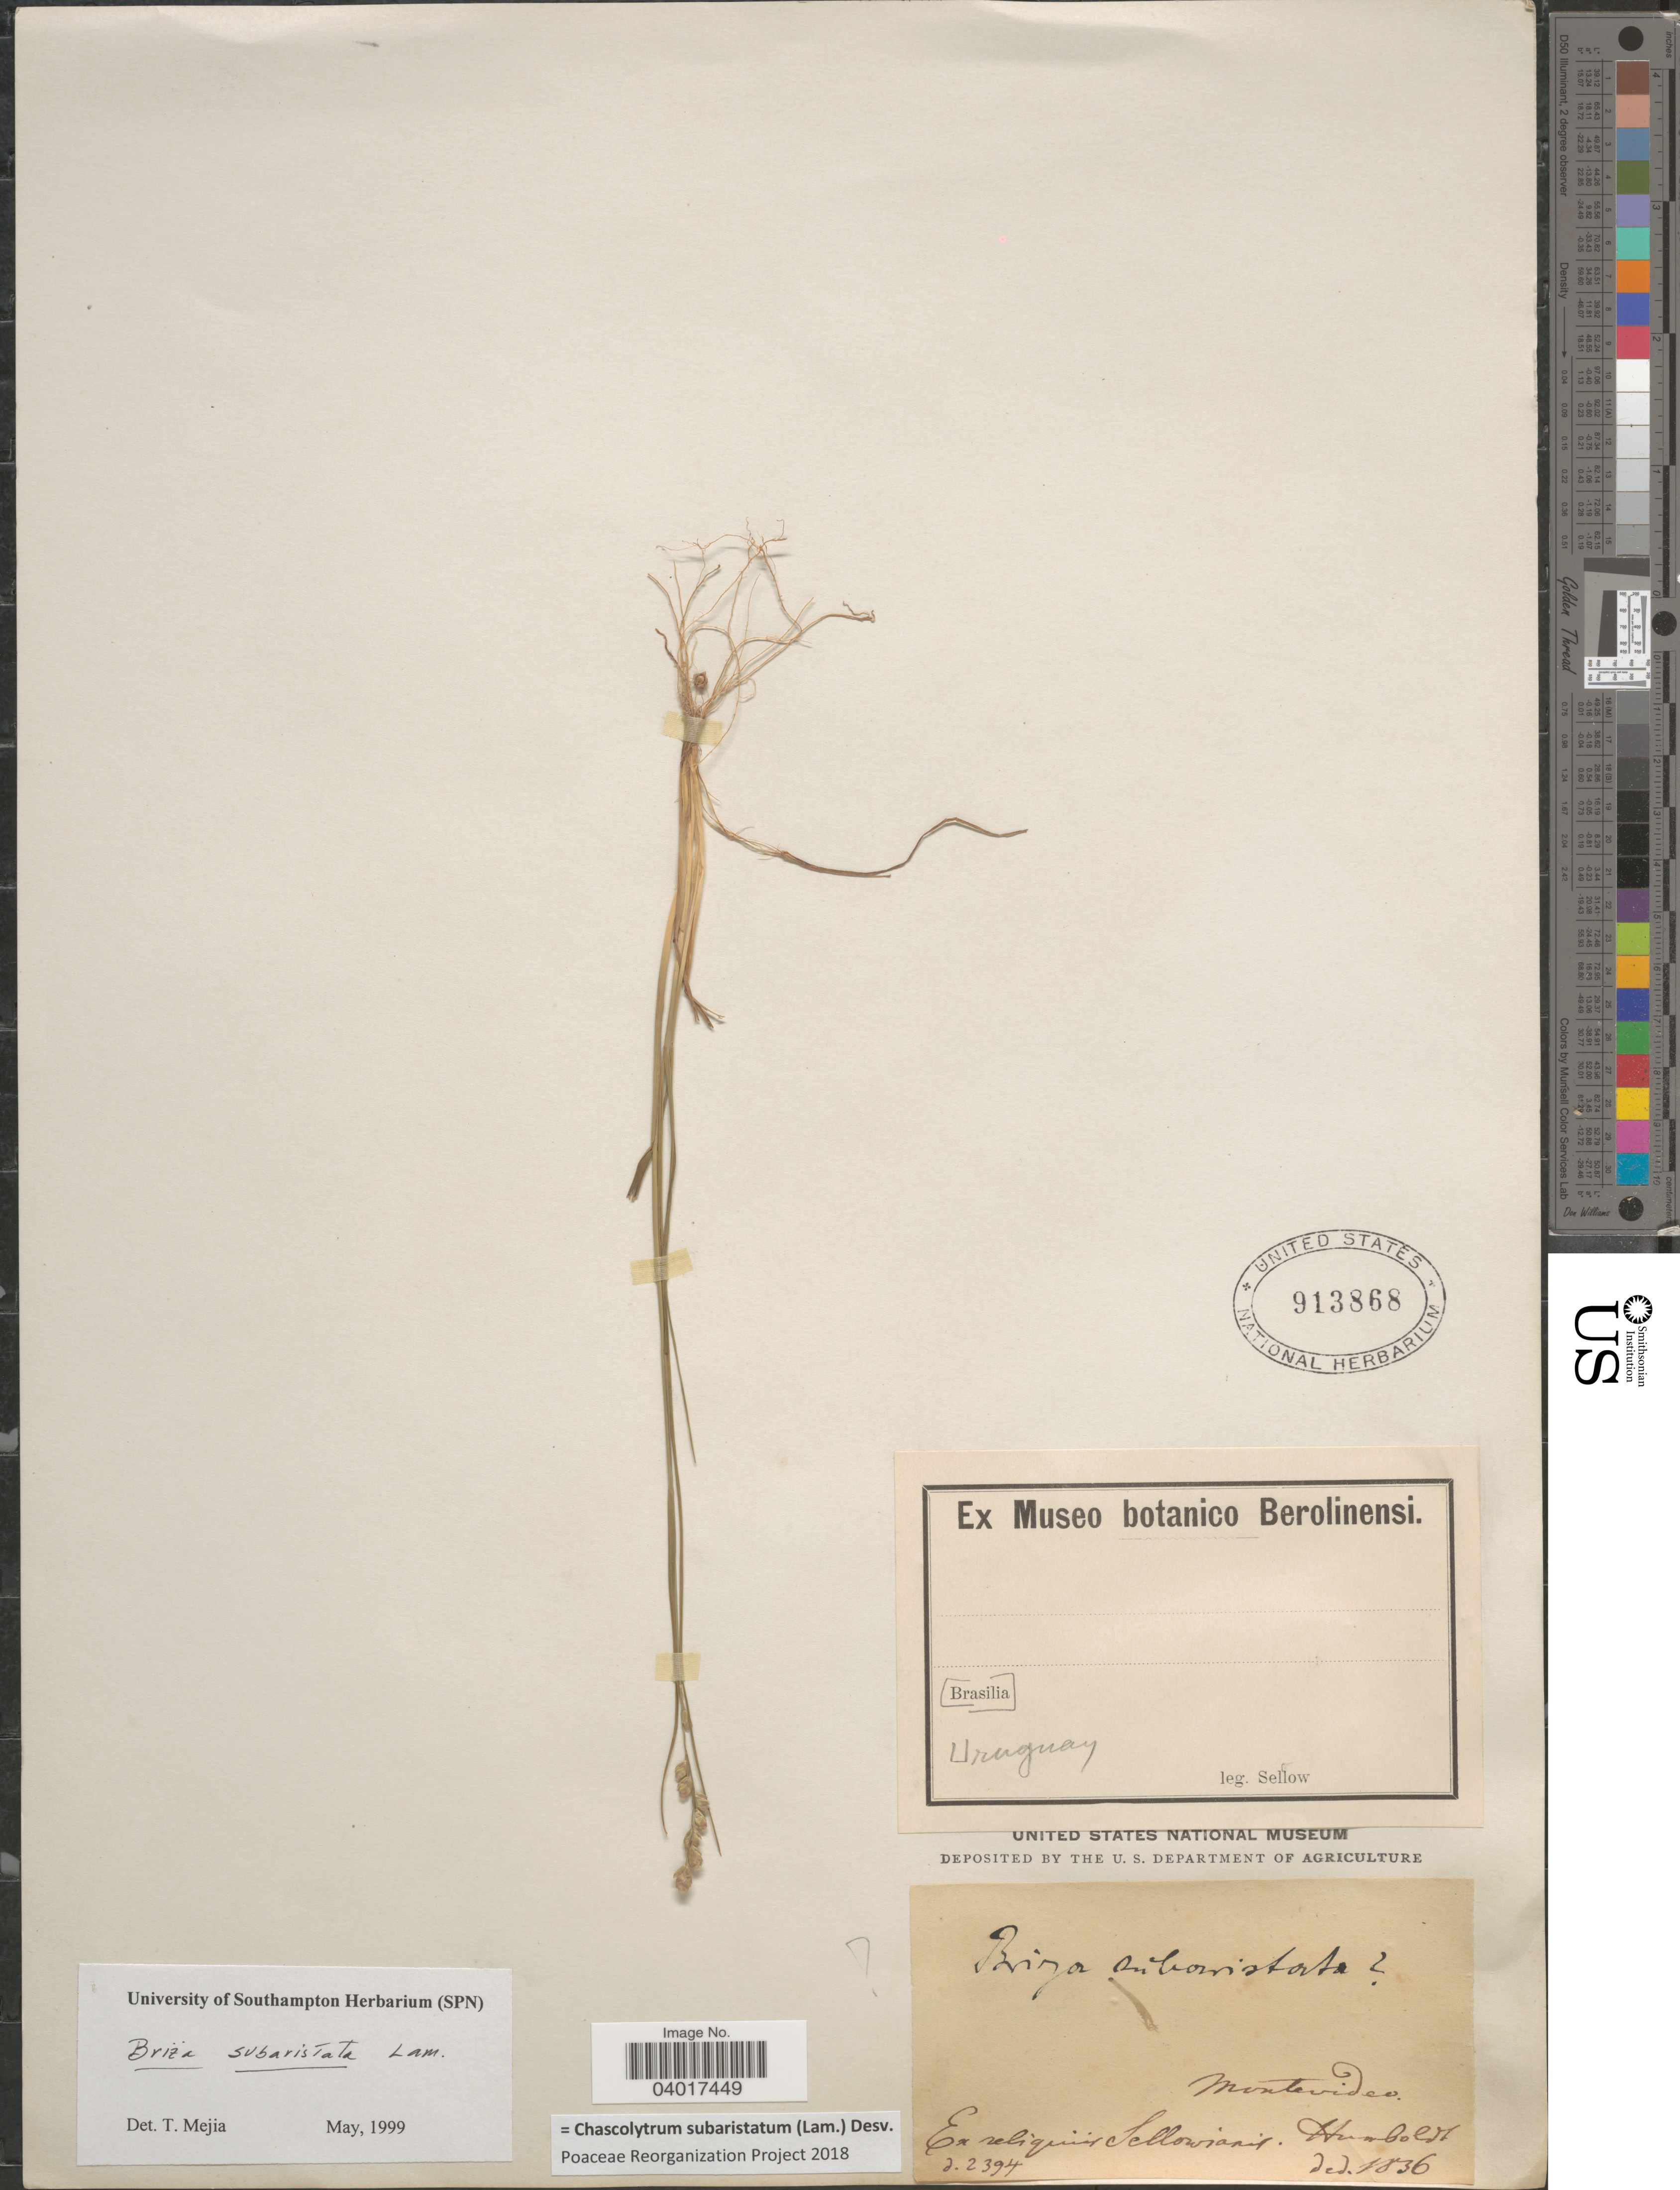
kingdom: Plantae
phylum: Tracheophyta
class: Liliopsida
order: Poales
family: Poaceae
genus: Chascolytrum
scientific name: Chascolytrum subaristatum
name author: (Lam.) Desv.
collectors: -. Sellow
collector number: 2394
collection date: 1836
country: Uruguay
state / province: Montevideo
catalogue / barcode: US 913868